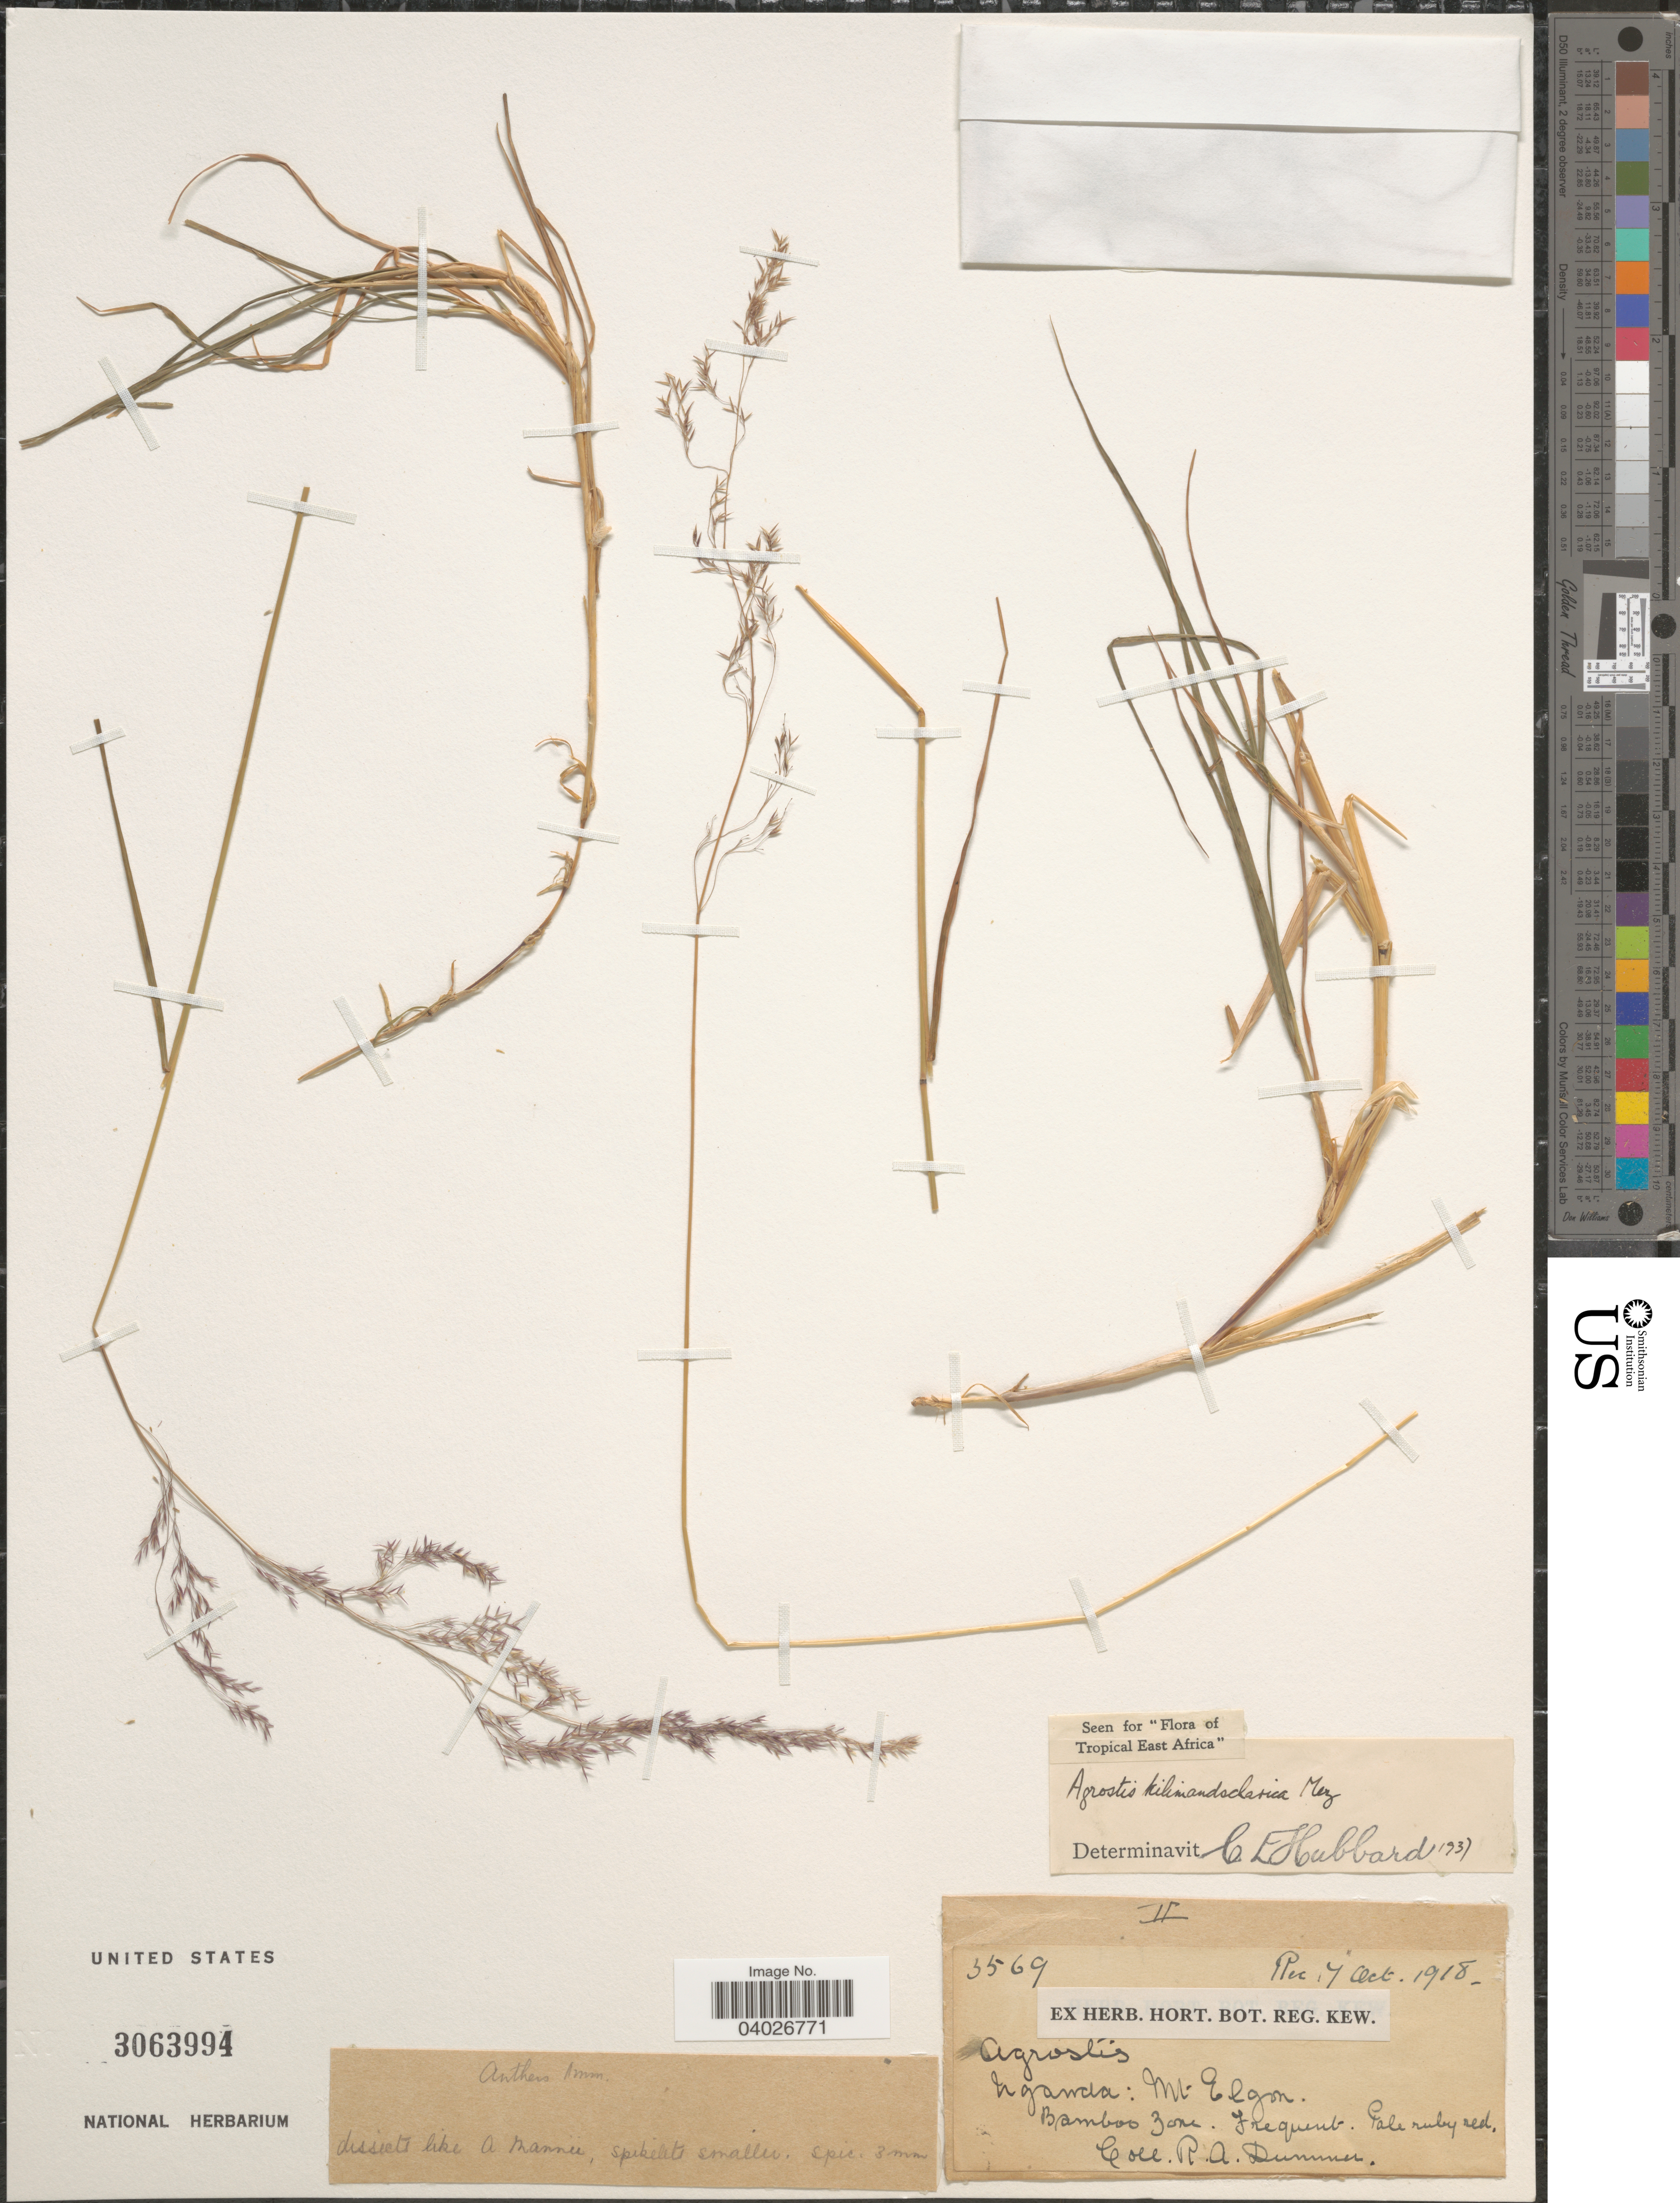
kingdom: Plantae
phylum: Tracheophyta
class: Liliopsida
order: Poales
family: Poaceae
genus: Agrostis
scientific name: Agrostis kilimandscharica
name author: Mez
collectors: R. Dümmer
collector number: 3569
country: Uganda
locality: Mt. Elgon. Bamboo Zone.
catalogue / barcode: US 3063994